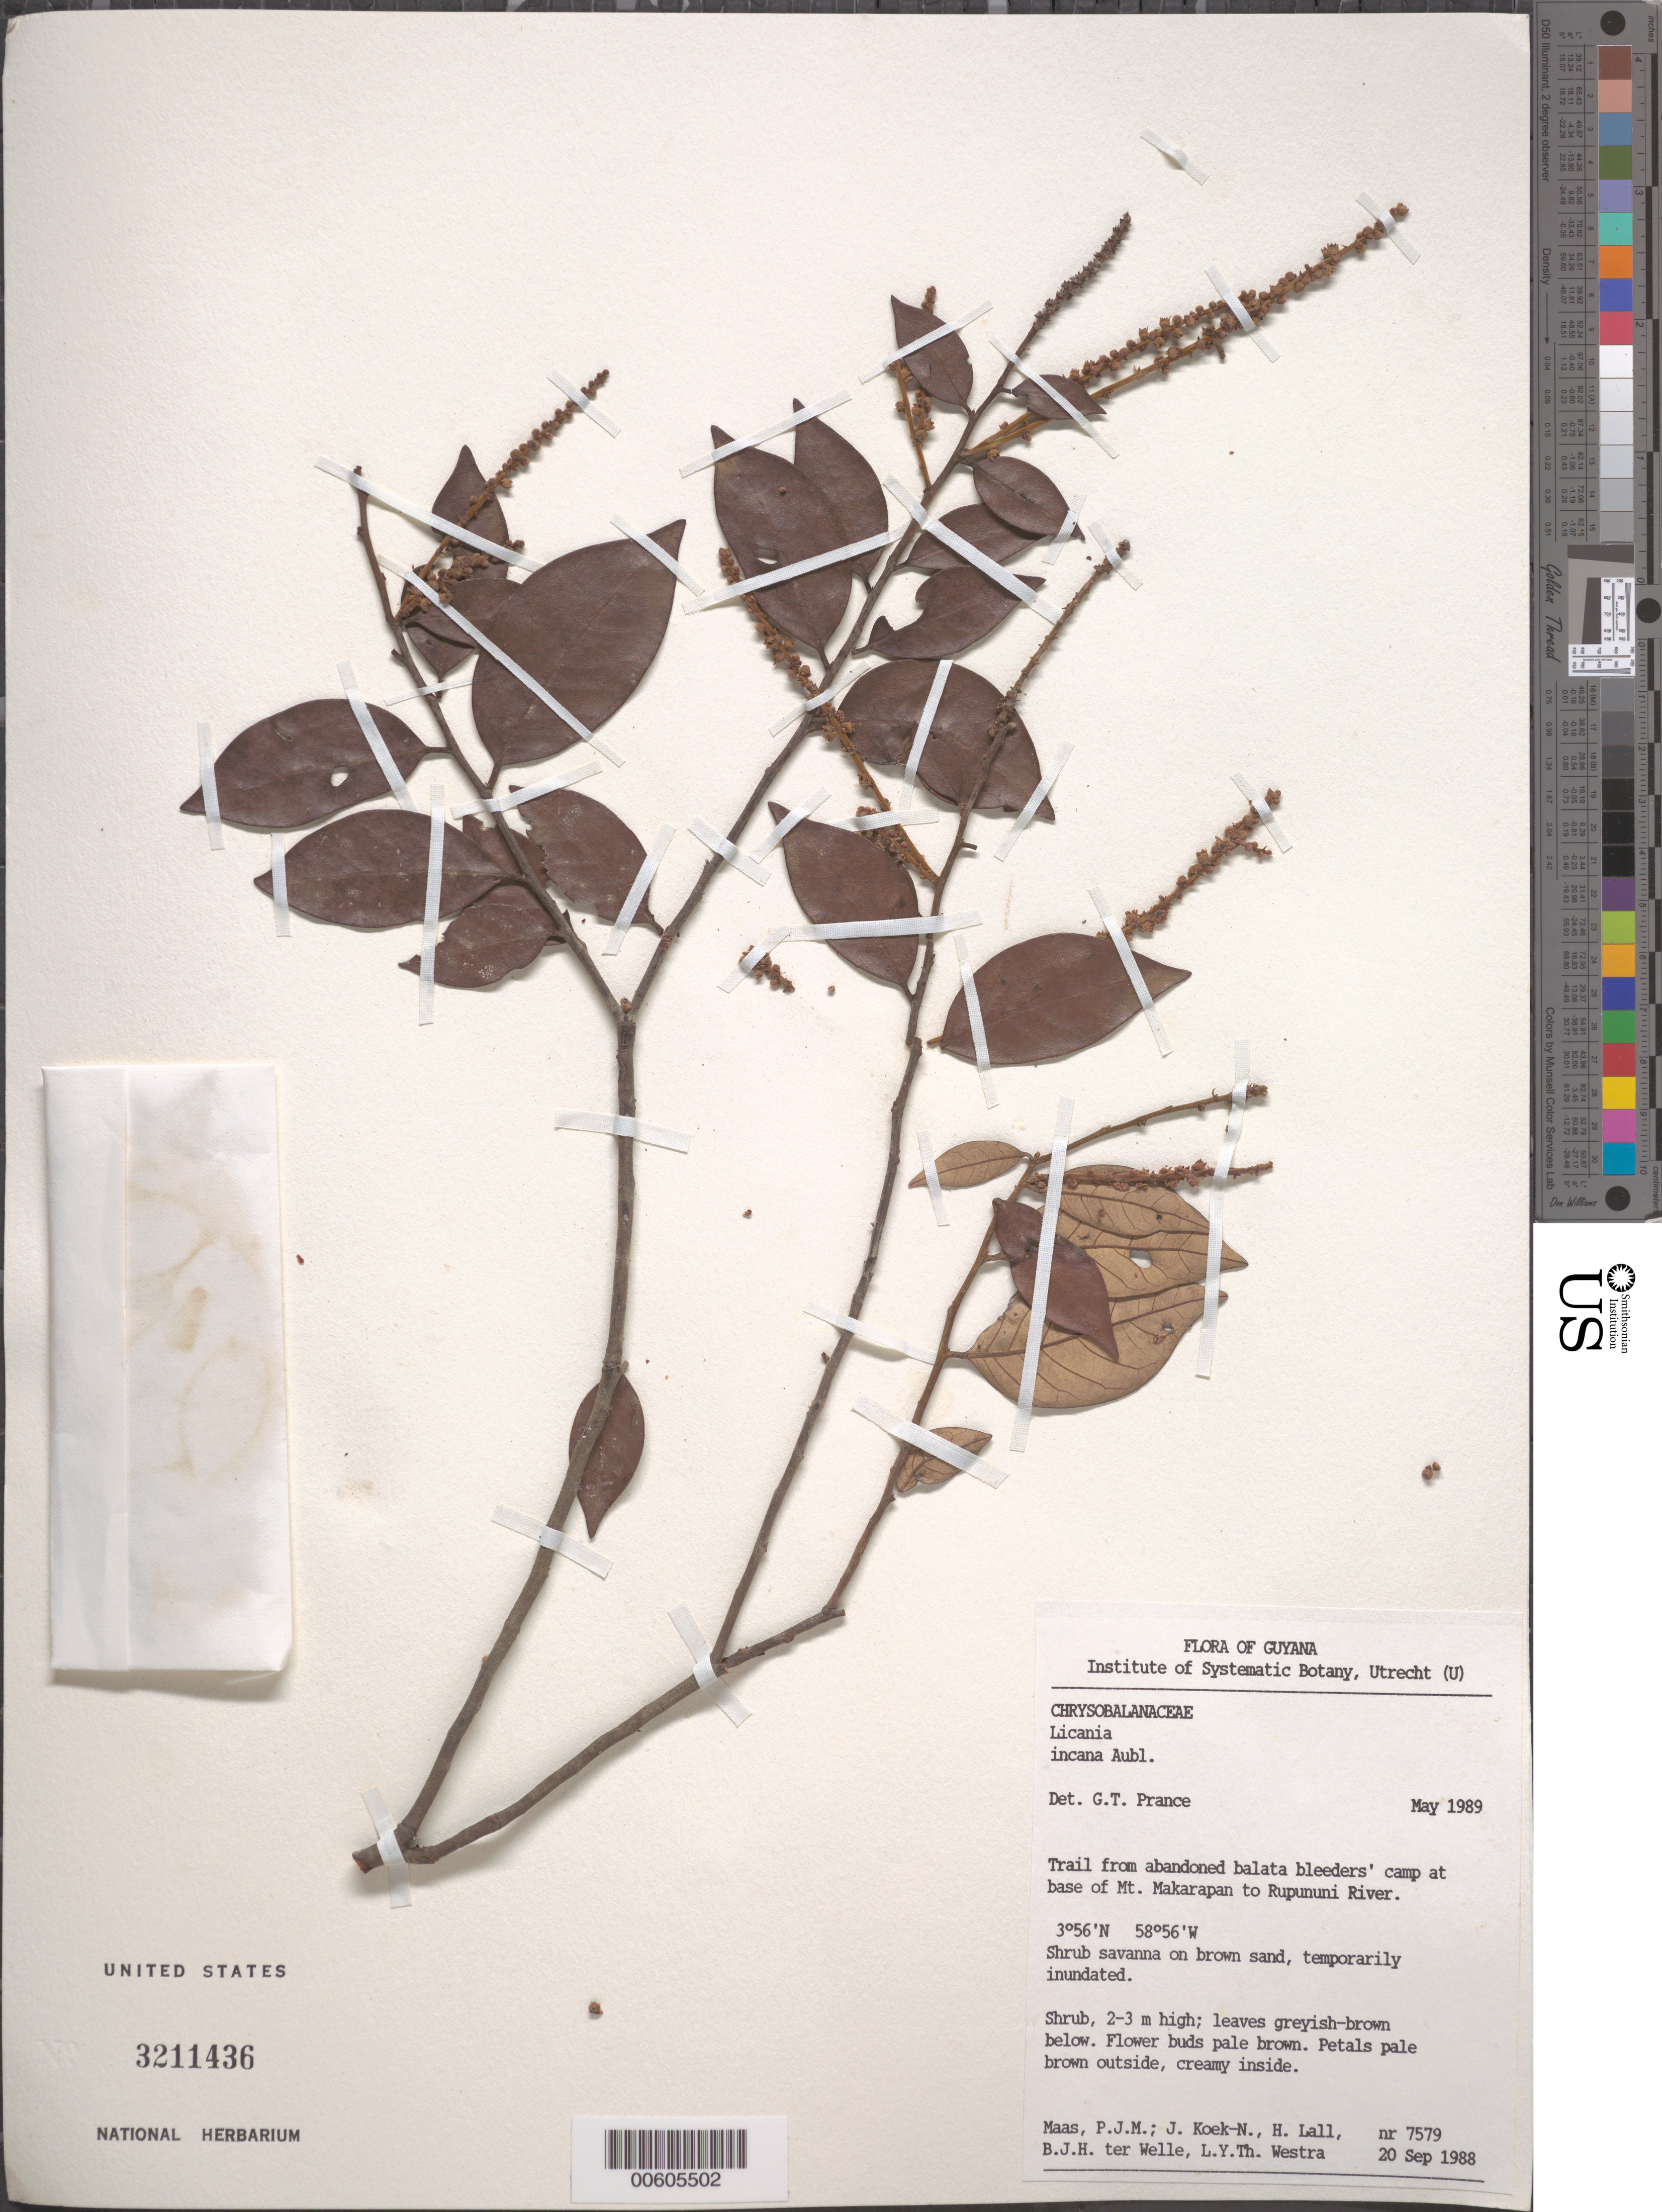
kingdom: Plantae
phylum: Tracheophyta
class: Magnoliopsida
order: Malpighiales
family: Chrysobalanaceae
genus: Licania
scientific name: Licania incana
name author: Aubl.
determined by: Prance, G. T.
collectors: P. Maas, J. Koek-Noorman, H. Lall, B. Welle & L. Y. T. Westra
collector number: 7579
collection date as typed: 20-Sep-88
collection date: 1988-09-20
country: Guyana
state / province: U. Takutu-U. Essequibo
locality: Mt. Makarapan, trail from abandoned balata bleeder camp to Rupununi R.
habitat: Shrub savanna on brown sand, temporarily inundated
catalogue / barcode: US 3211436